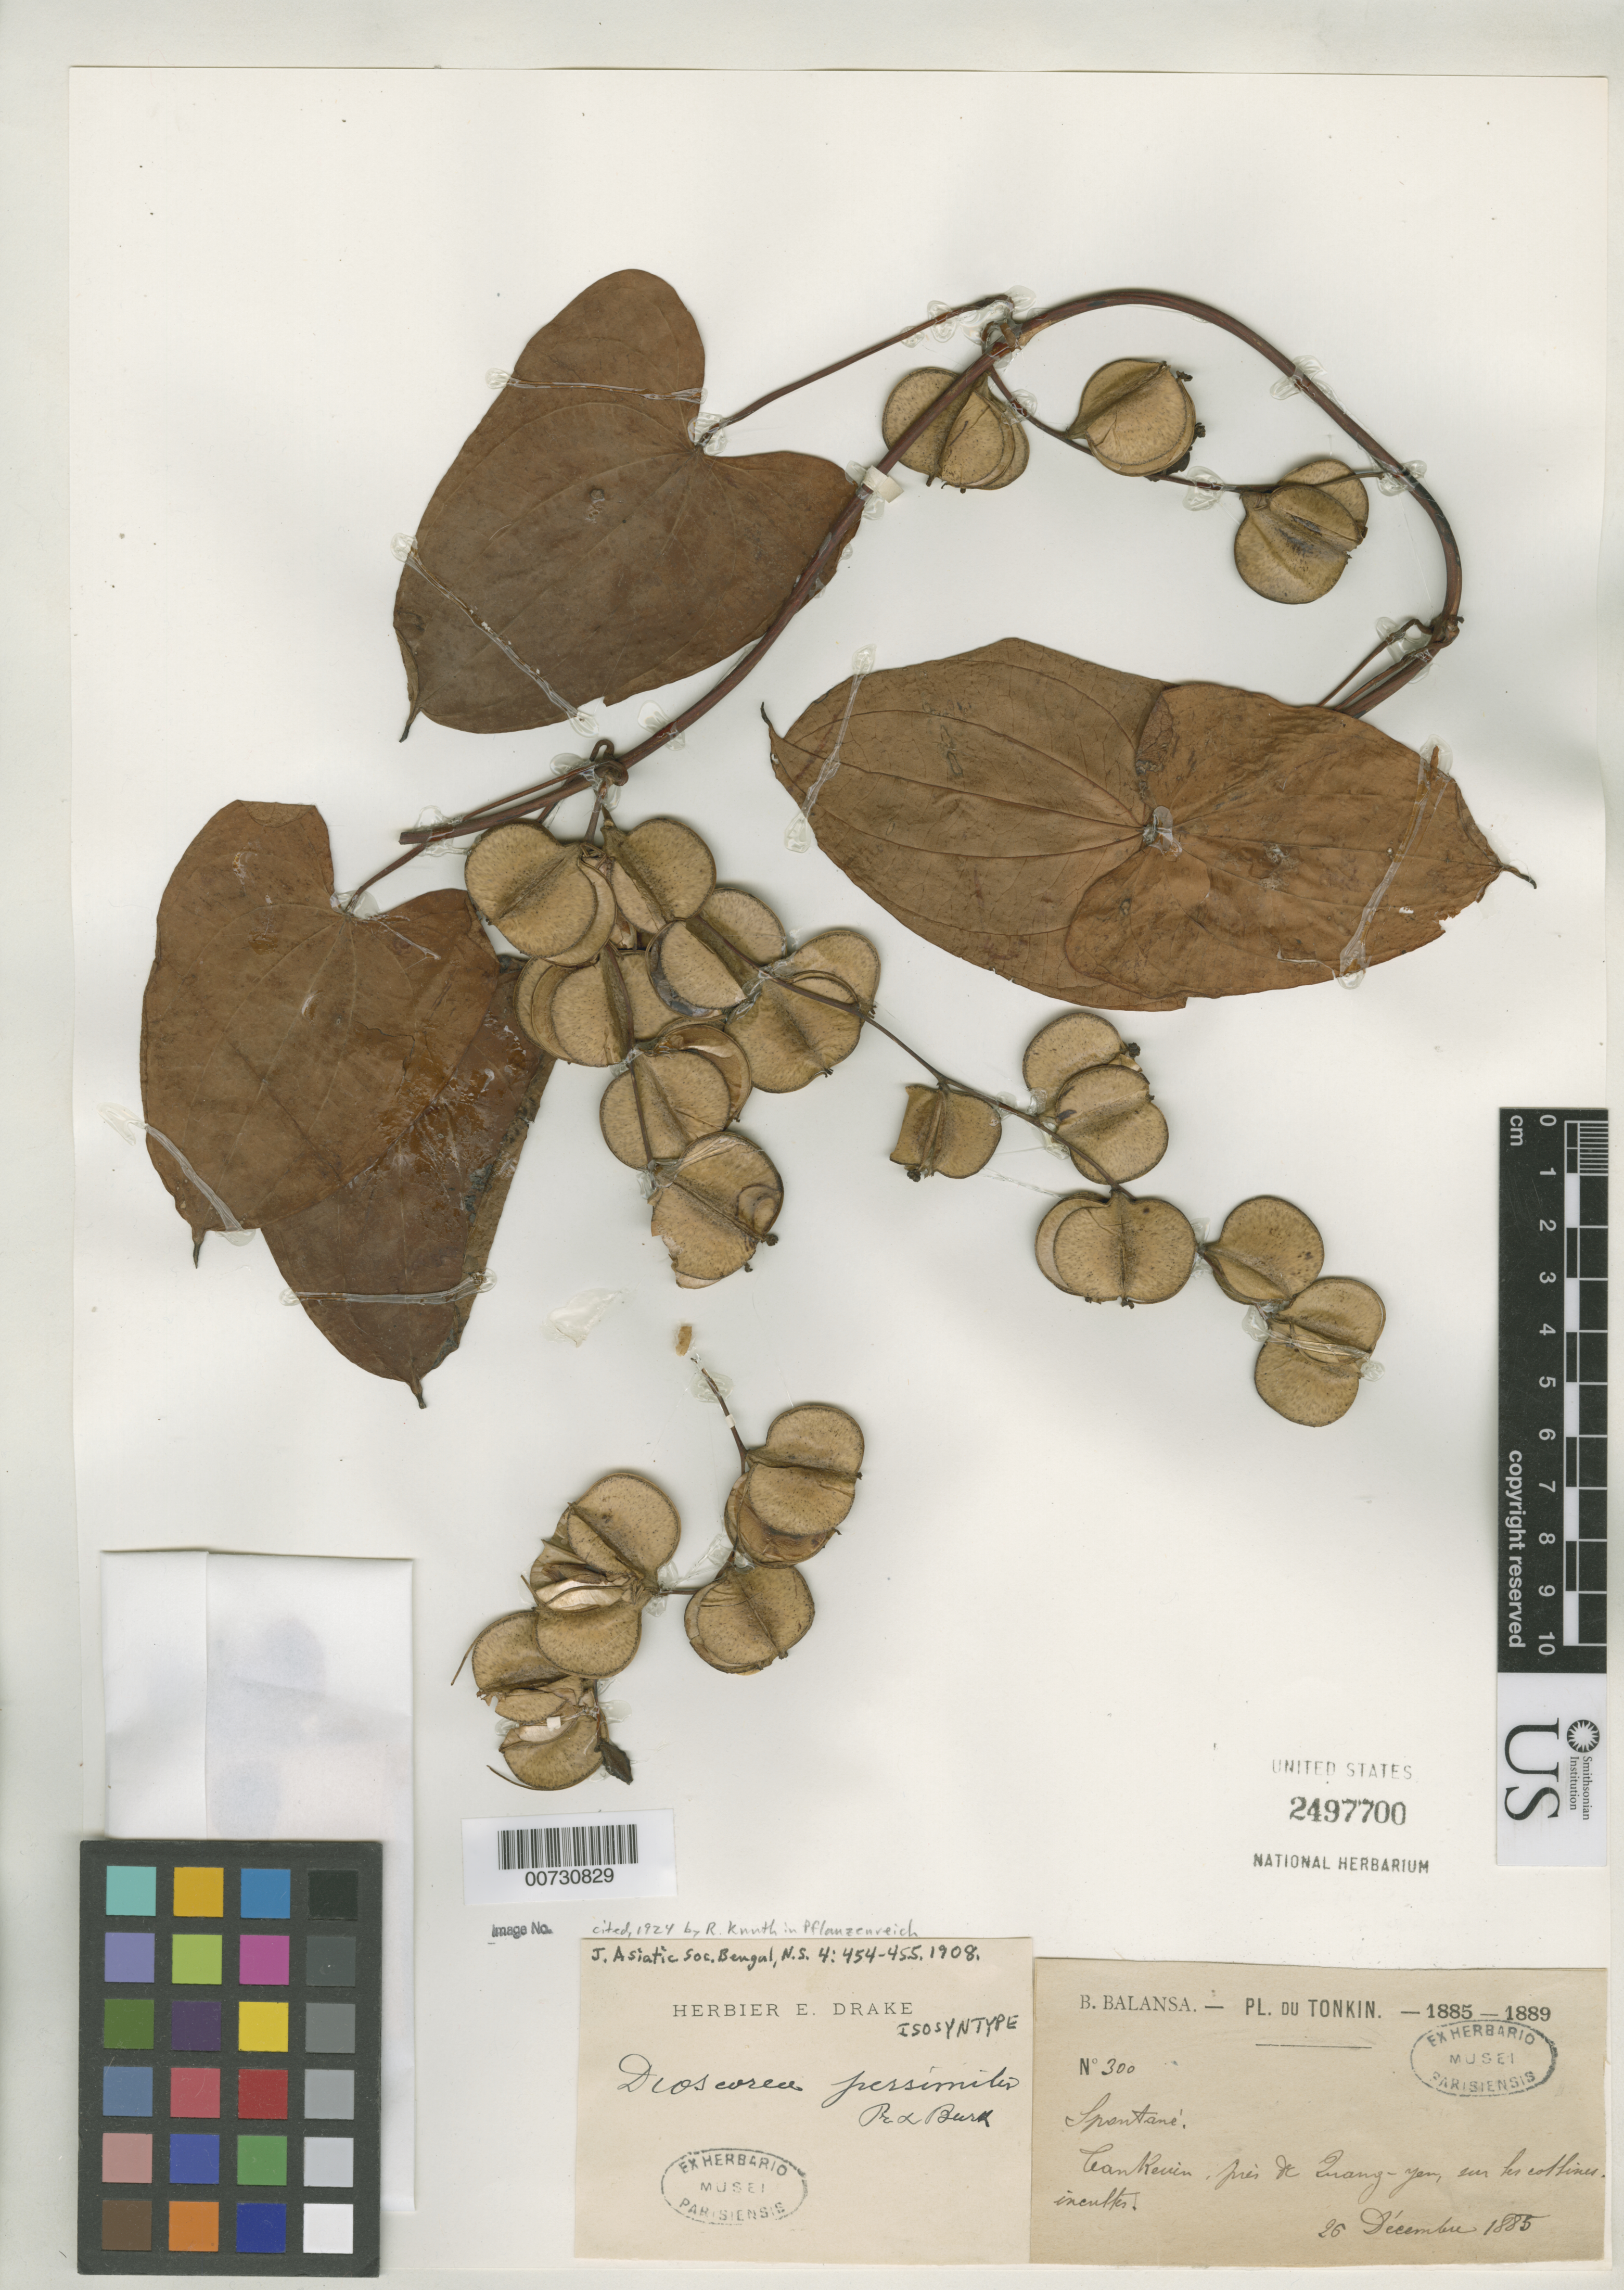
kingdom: Plantae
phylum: Tracheophyta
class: Liliopsida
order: Dioscoreales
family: Dioscoreaceae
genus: Dioscorea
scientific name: Dioscorea persimilis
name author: Prain & Burkill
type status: Isosyntype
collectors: B. Balansa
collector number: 300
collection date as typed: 26 Dec 1885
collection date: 1885-12-26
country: Vietnam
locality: Tonkin, près de Quang-yen, sur les collines [protologue: "Tonkin, in sylvis montosis prope Quangyen"]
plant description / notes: Collection (not US sheet) cited by Knuth, 1924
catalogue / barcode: US 2497700